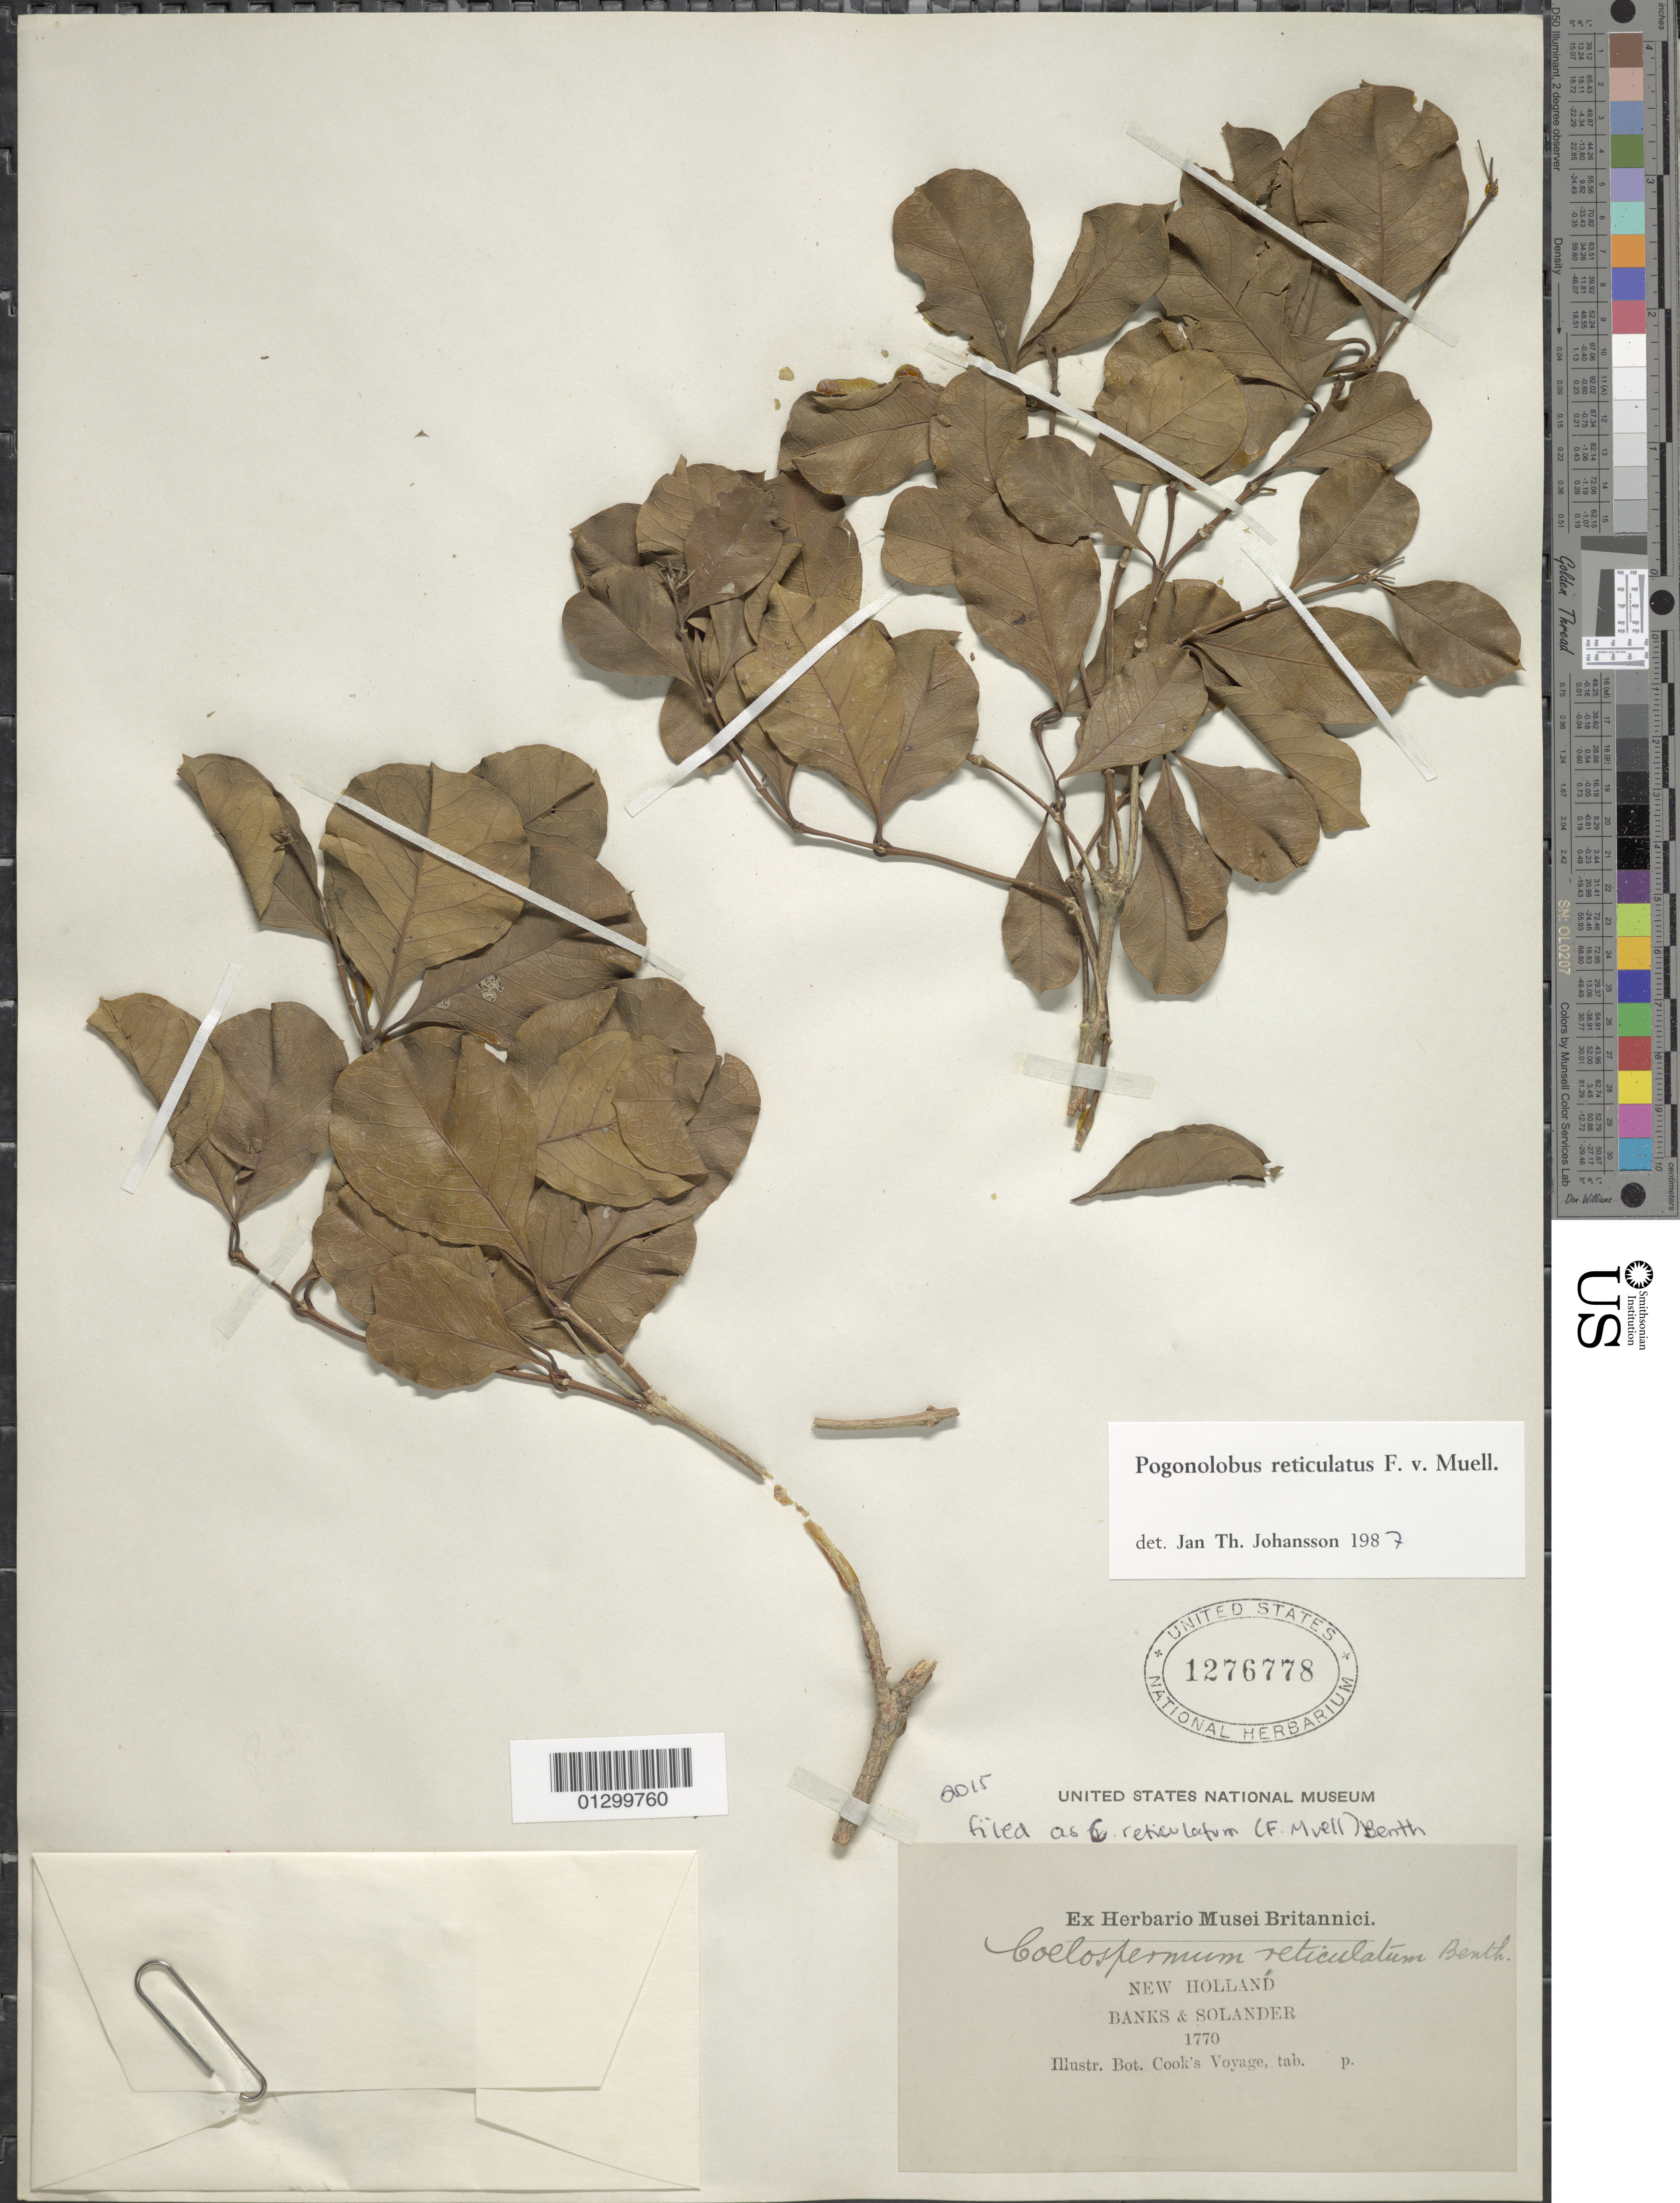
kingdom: Plantae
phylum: Tracheophyta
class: Magnoliopsida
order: Gentianales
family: Rubiaceae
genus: Coelospermum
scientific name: Coelospermum reticulatum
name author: (F. Muell.) Benth.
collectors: J. Banks & D. C. Solander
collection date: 1770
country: Australia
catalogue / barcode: US 1276778